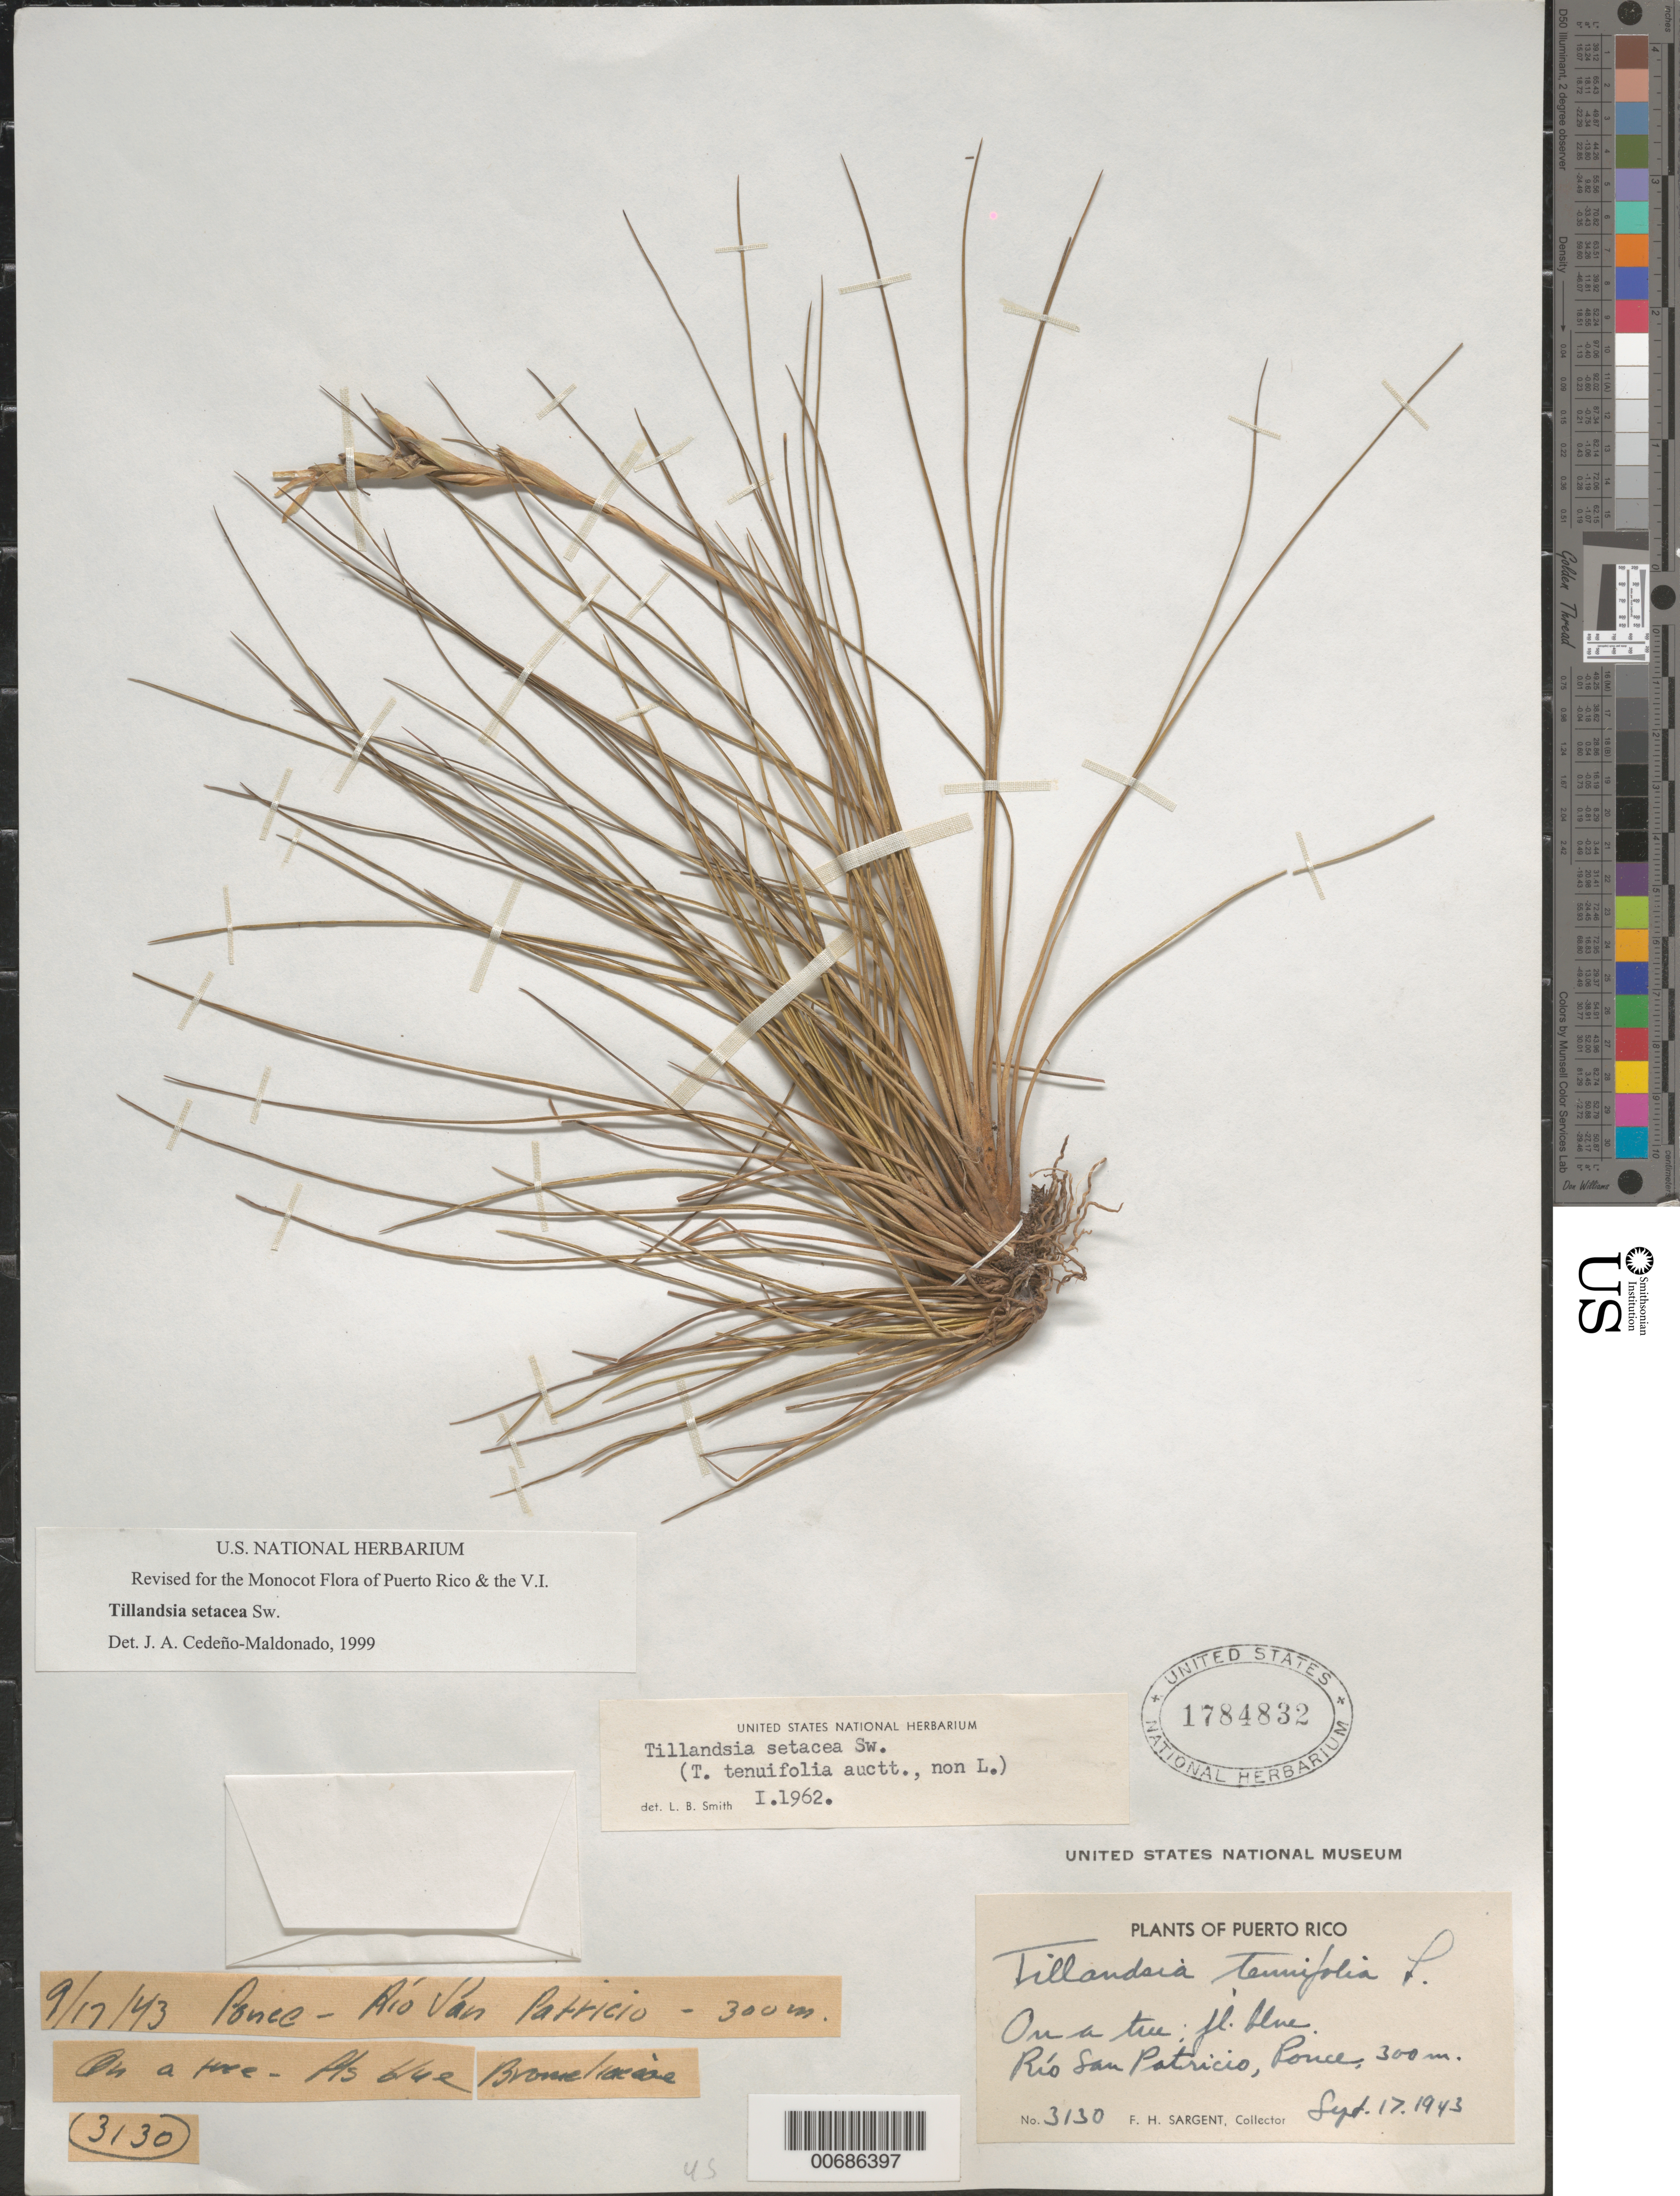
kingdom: Plantae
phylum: Tracheophyta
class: Liliopsida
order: Poales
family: Bromeliaceae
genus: Tillandsia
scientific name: Tillandsia setacea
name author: Sw.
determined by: Cedeño-Maldonado, J. A.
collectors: F. H. Sargent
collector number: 3130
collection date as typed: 17 Sep 1943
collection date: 1943-09-17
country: Puerto Rico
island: Greater Antilles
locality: Río San Patricio, Ponce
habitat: on a tree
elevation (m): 300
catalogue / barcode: US 1784832